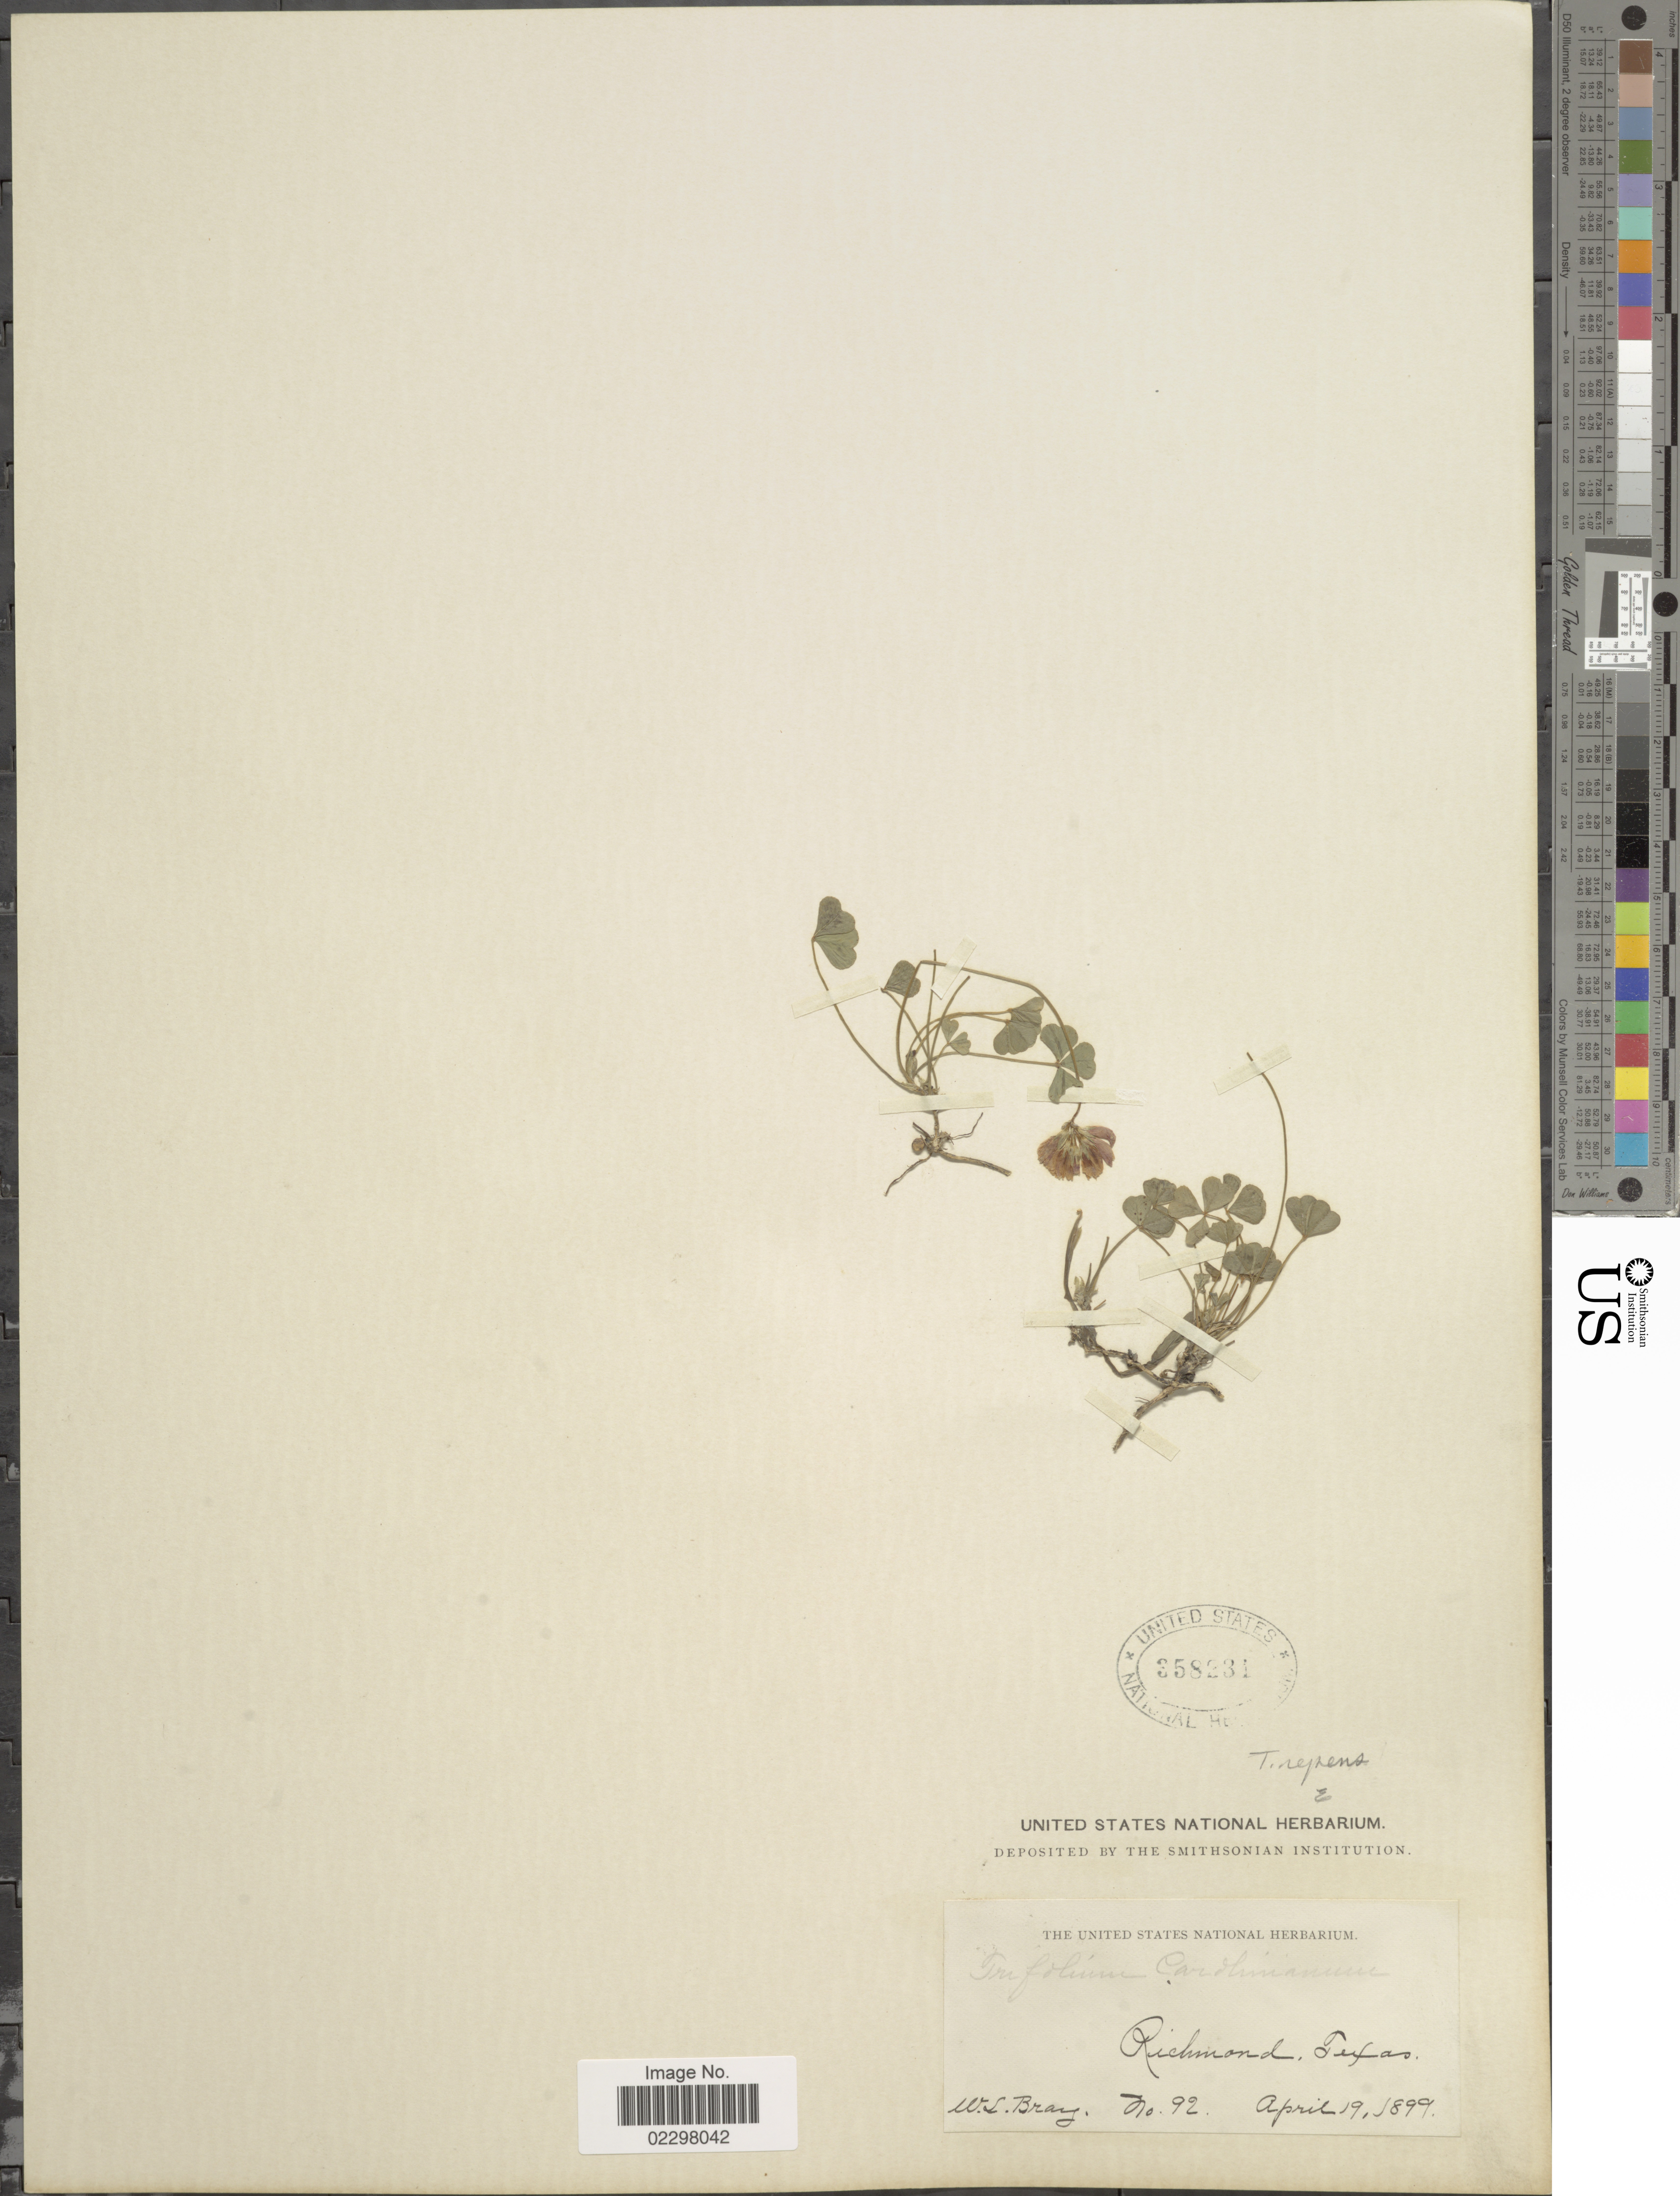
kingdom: Plantae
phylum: Tracheophyta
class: Magnoliopsida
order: Fabales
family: Fabaceae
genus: Trifolium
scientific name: Trifolium repens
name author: L.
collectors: W. L. Bray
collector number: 92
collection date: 1899-04-19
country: United States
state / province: Texas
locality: Richmond.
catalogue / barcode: US 358231